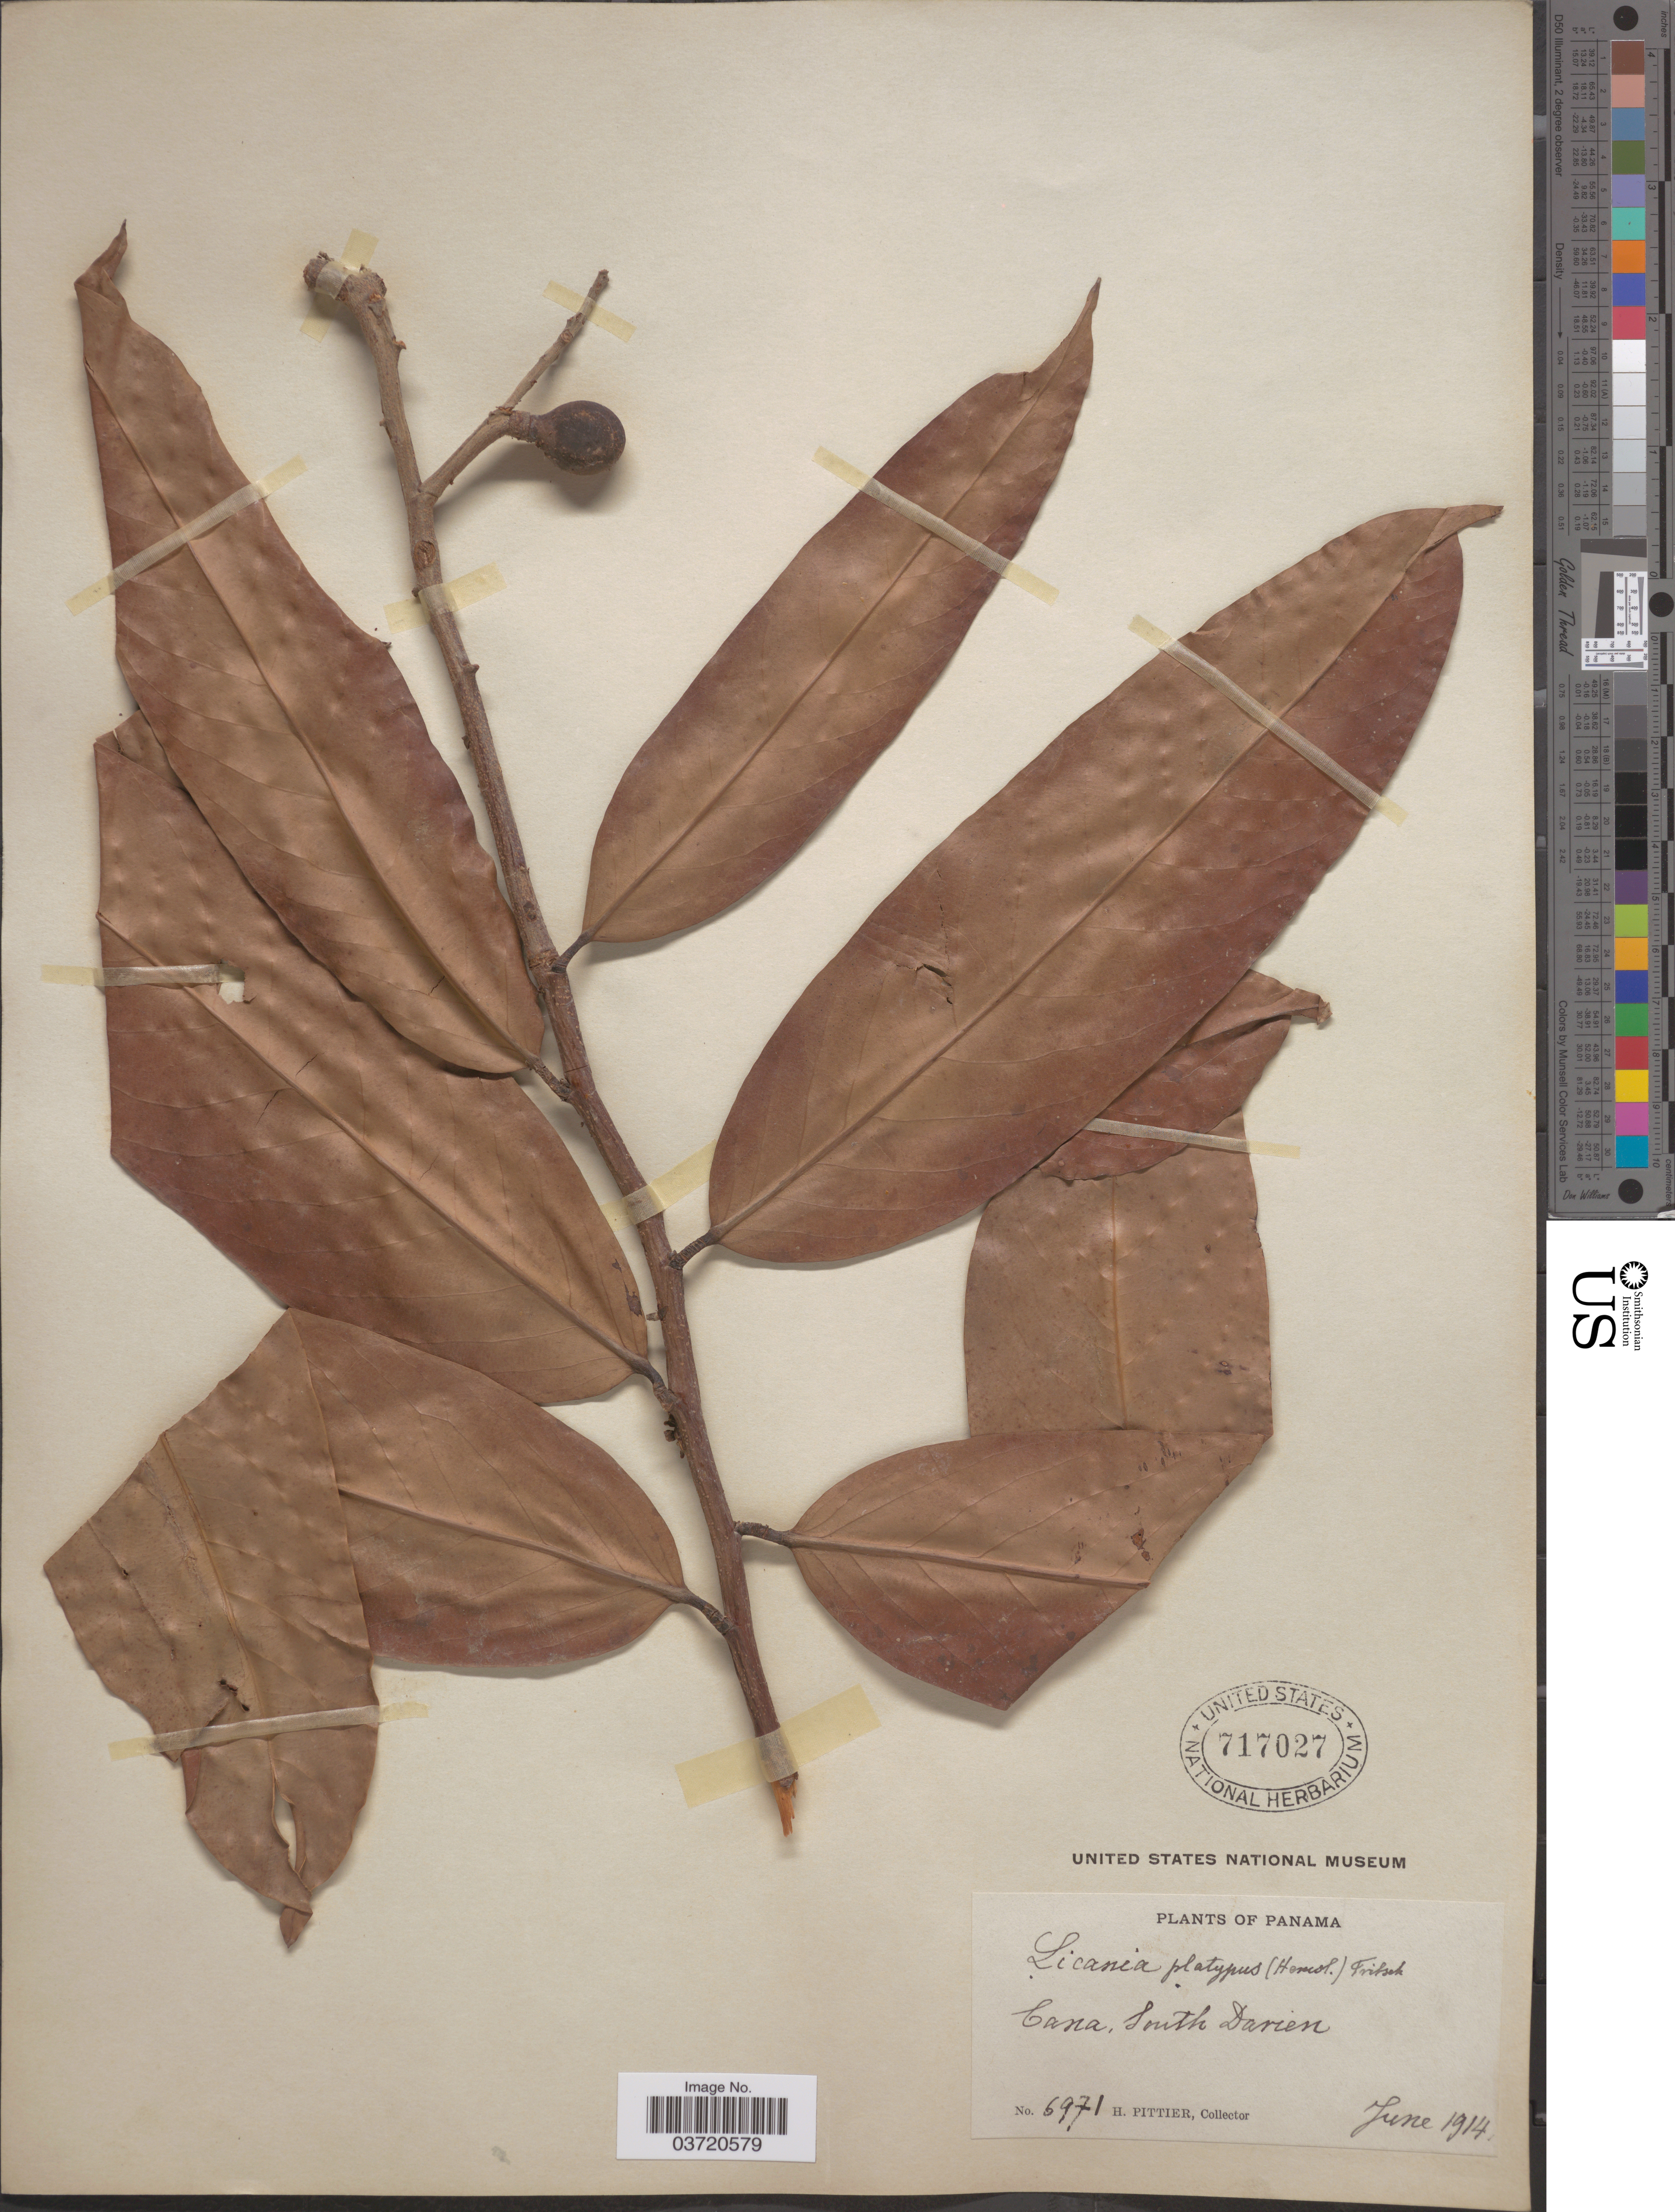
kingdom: Plantae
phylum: Tracheophyta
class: Magnoliopsida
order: Malpighiales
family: Chrysobalanaceae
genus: Moquilea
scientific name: Moquilea platypus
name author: Hemsl.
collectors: H. F. Pittier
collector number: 6971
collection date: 1914-06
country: Panama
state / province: Darien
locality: Cana, South Darien.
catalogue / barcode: US 717027